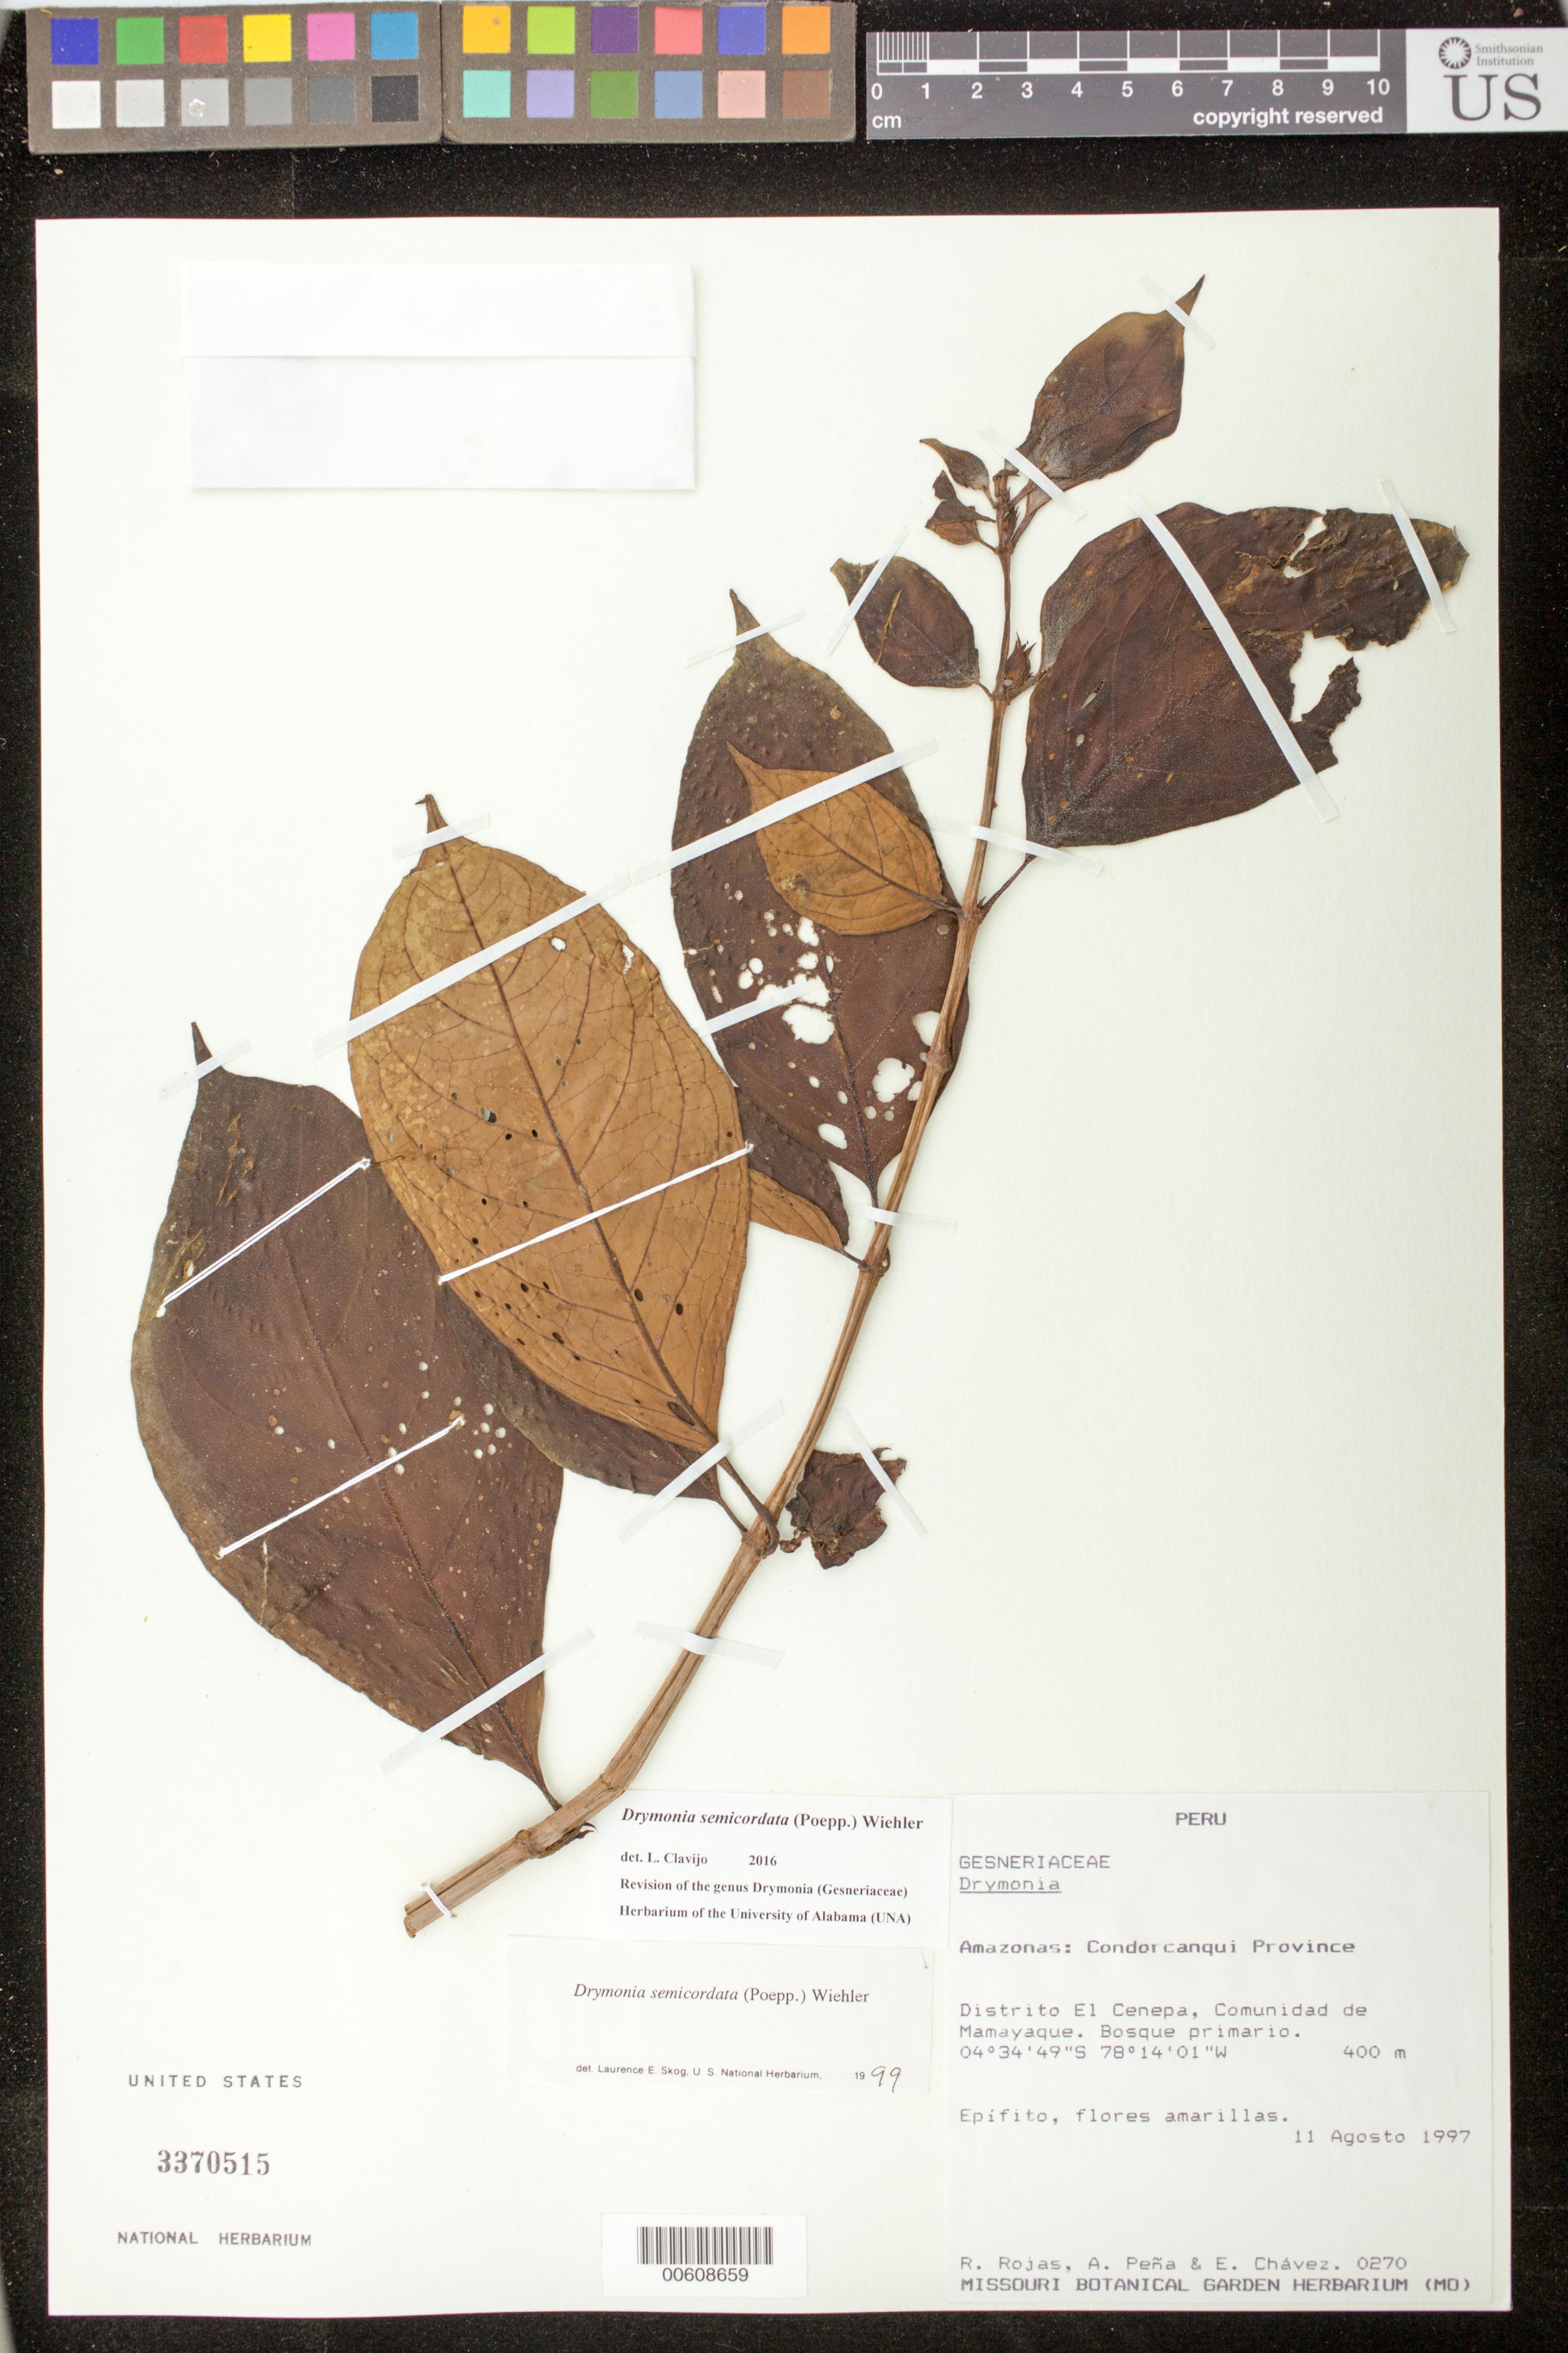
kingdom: Plantae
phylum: Tracheophyta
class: Magnoliopsida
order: Lamiales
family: Gesneriaceae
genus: Drymonia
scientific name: Drymonia semicordata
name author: (Poepp.) Wiehler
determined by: Skog, Laurence E.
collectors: R. Rojas, A. Peña & E. Chávez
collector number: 270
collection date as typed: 11 Aug 1997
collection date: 1997-08-11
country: Peru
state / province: Amazonas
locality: Prov. Condorcanqui, Dtto. El Cenepa; comunidad de Mamayaque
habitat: Bosque primario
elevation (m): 400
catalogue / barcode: US 3370515